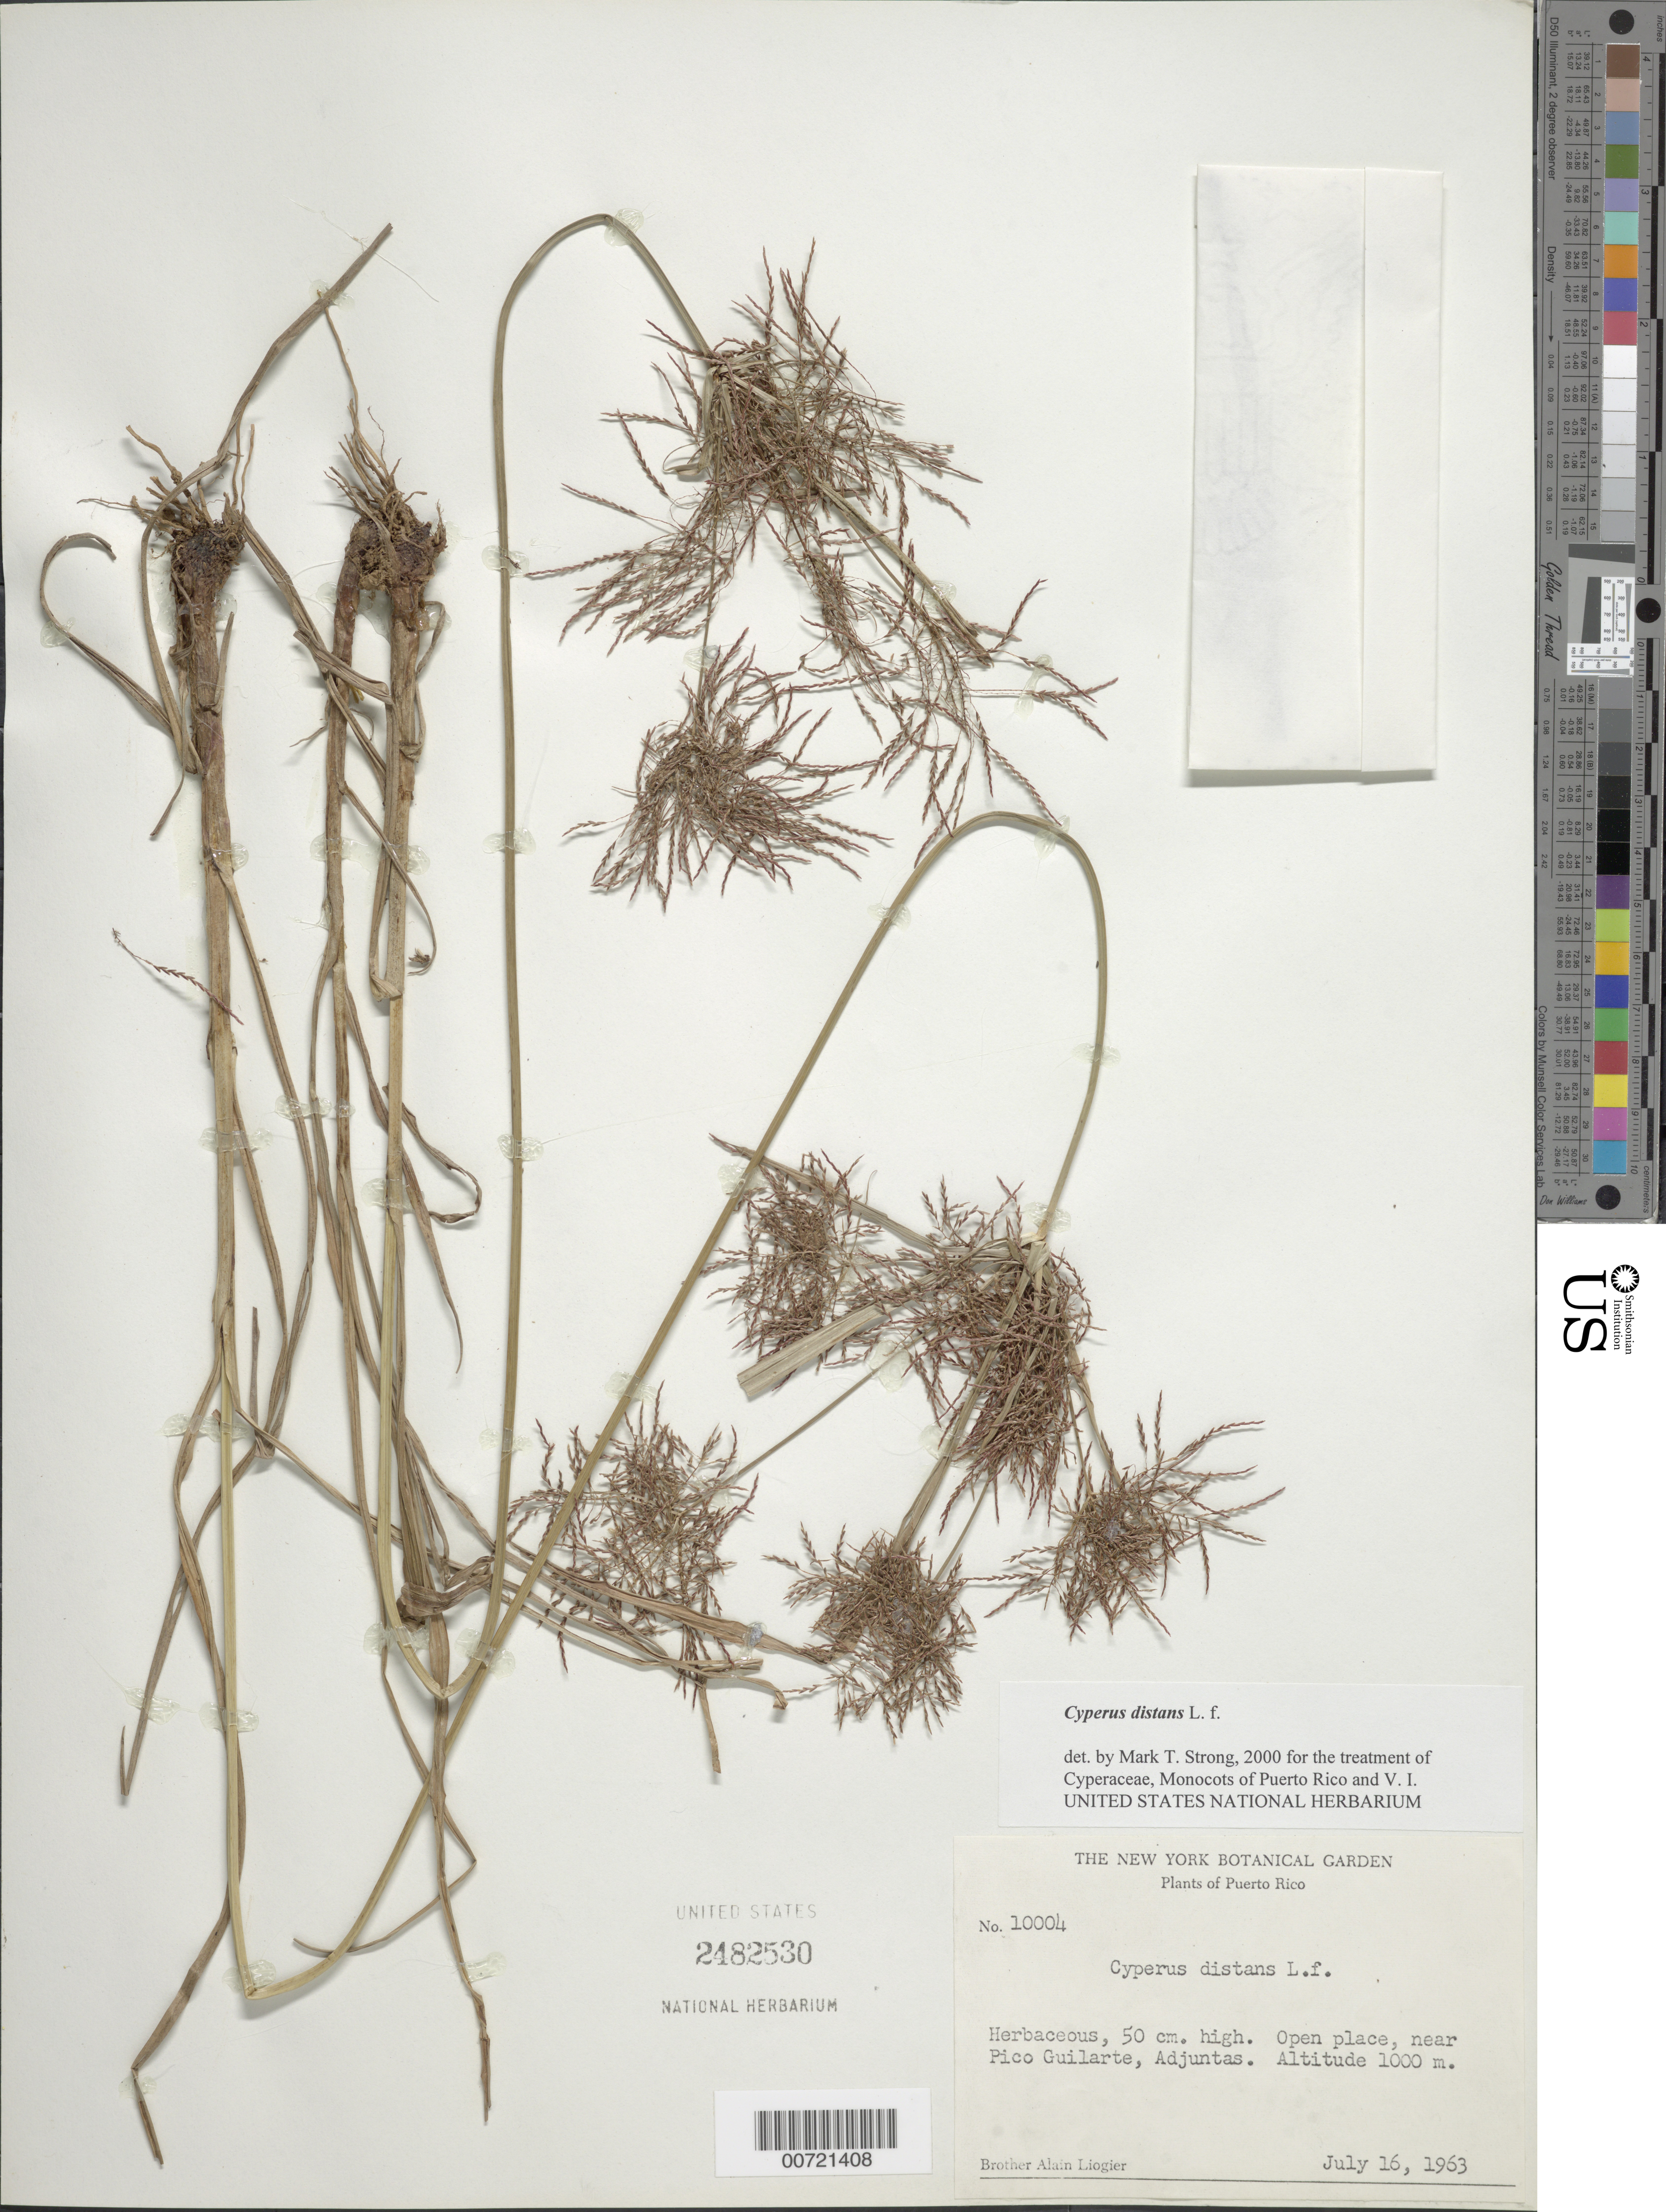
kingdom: Plantae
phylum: Tracheophyta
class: Liliopsida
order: Poales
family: Cyperaceae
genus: Cyperus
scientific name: Cyperus distans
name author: L. f.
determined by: Strong, M. T., (US), Smithsonian Institution - National Museum of Natural History (UNITED STATES)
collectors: A. H. Liogier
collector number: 10004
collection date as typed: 16 Jul 1963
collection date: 1963-07-16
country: Puerto Rico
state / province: Adjuntas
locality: Adjuntas: near Pico Guilarte.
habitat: Open place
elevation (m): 1000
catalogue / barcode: US 2482530